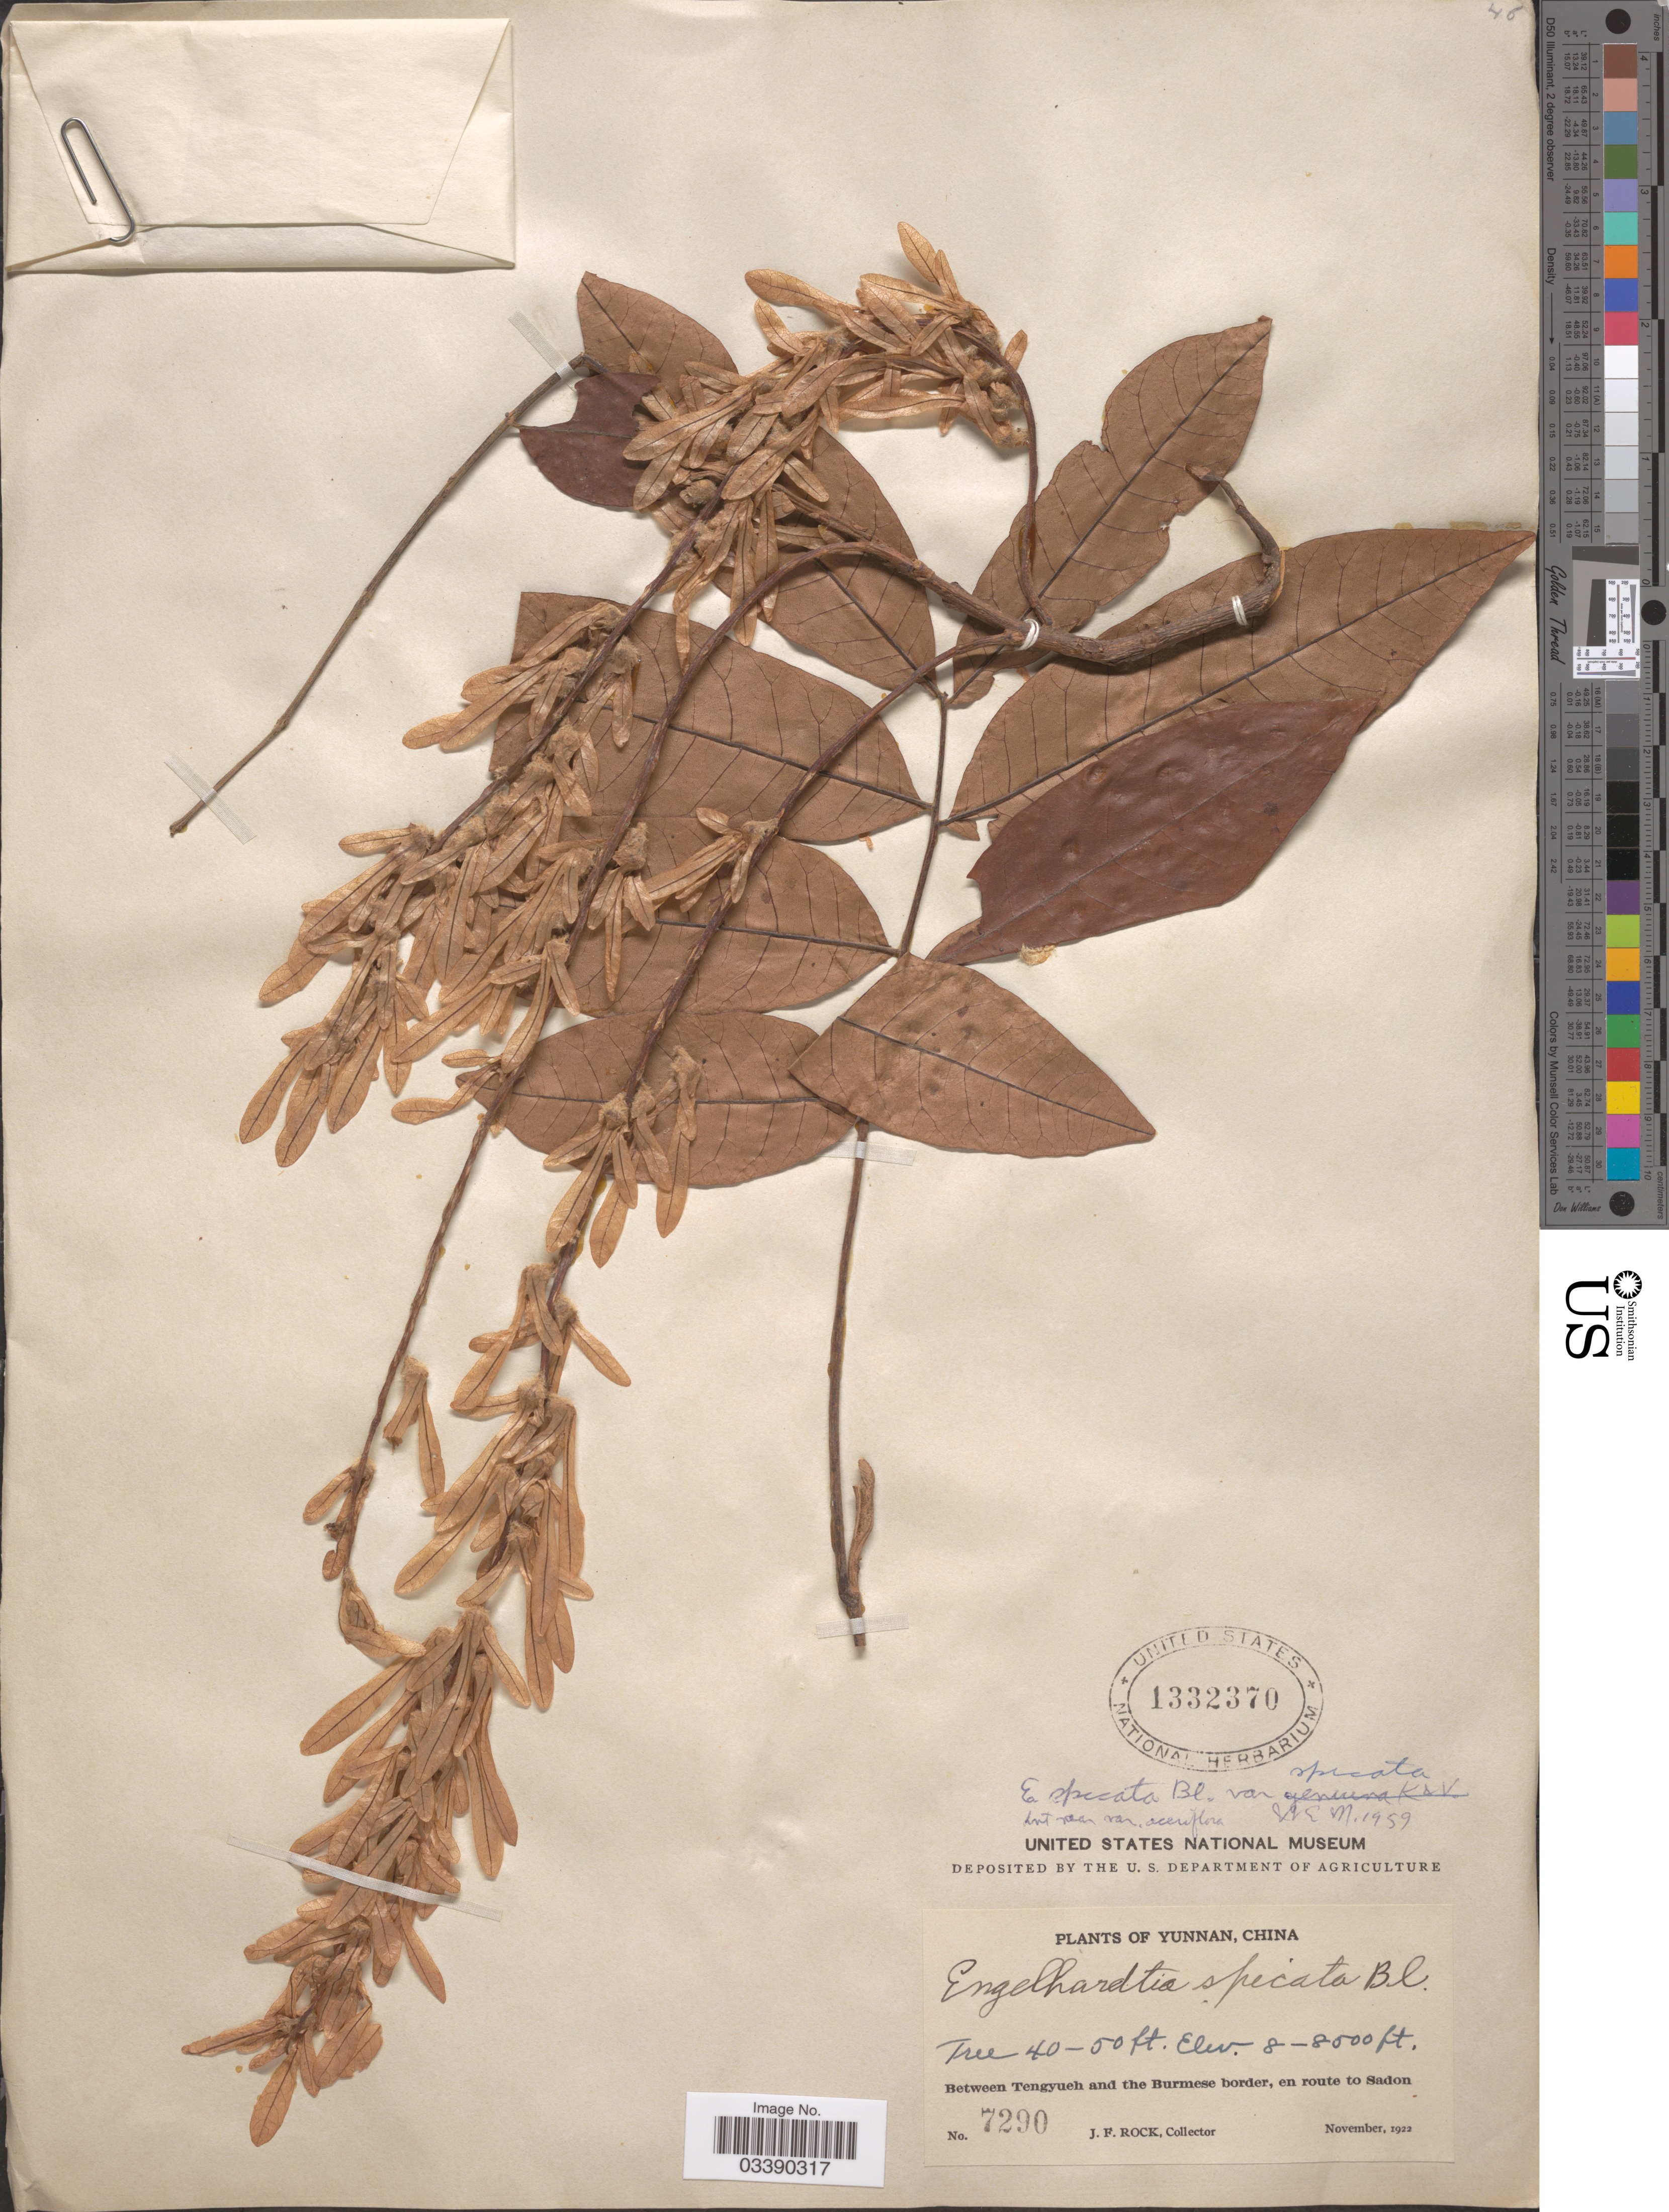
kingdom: Plantae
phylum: Tracheophyta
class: Magnoliopsida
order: Fagales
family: Juglandaceae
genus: Engelhardia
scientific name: Engelhardia spicata var. spicata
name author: Lesch. ex Blume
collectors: J. Rock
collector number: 7290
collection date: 1922-11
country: China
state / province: Yunnan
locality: Between Tengyueh and the Burmese border, en route to Sadon.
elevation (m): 2438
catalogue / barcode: US 1332370